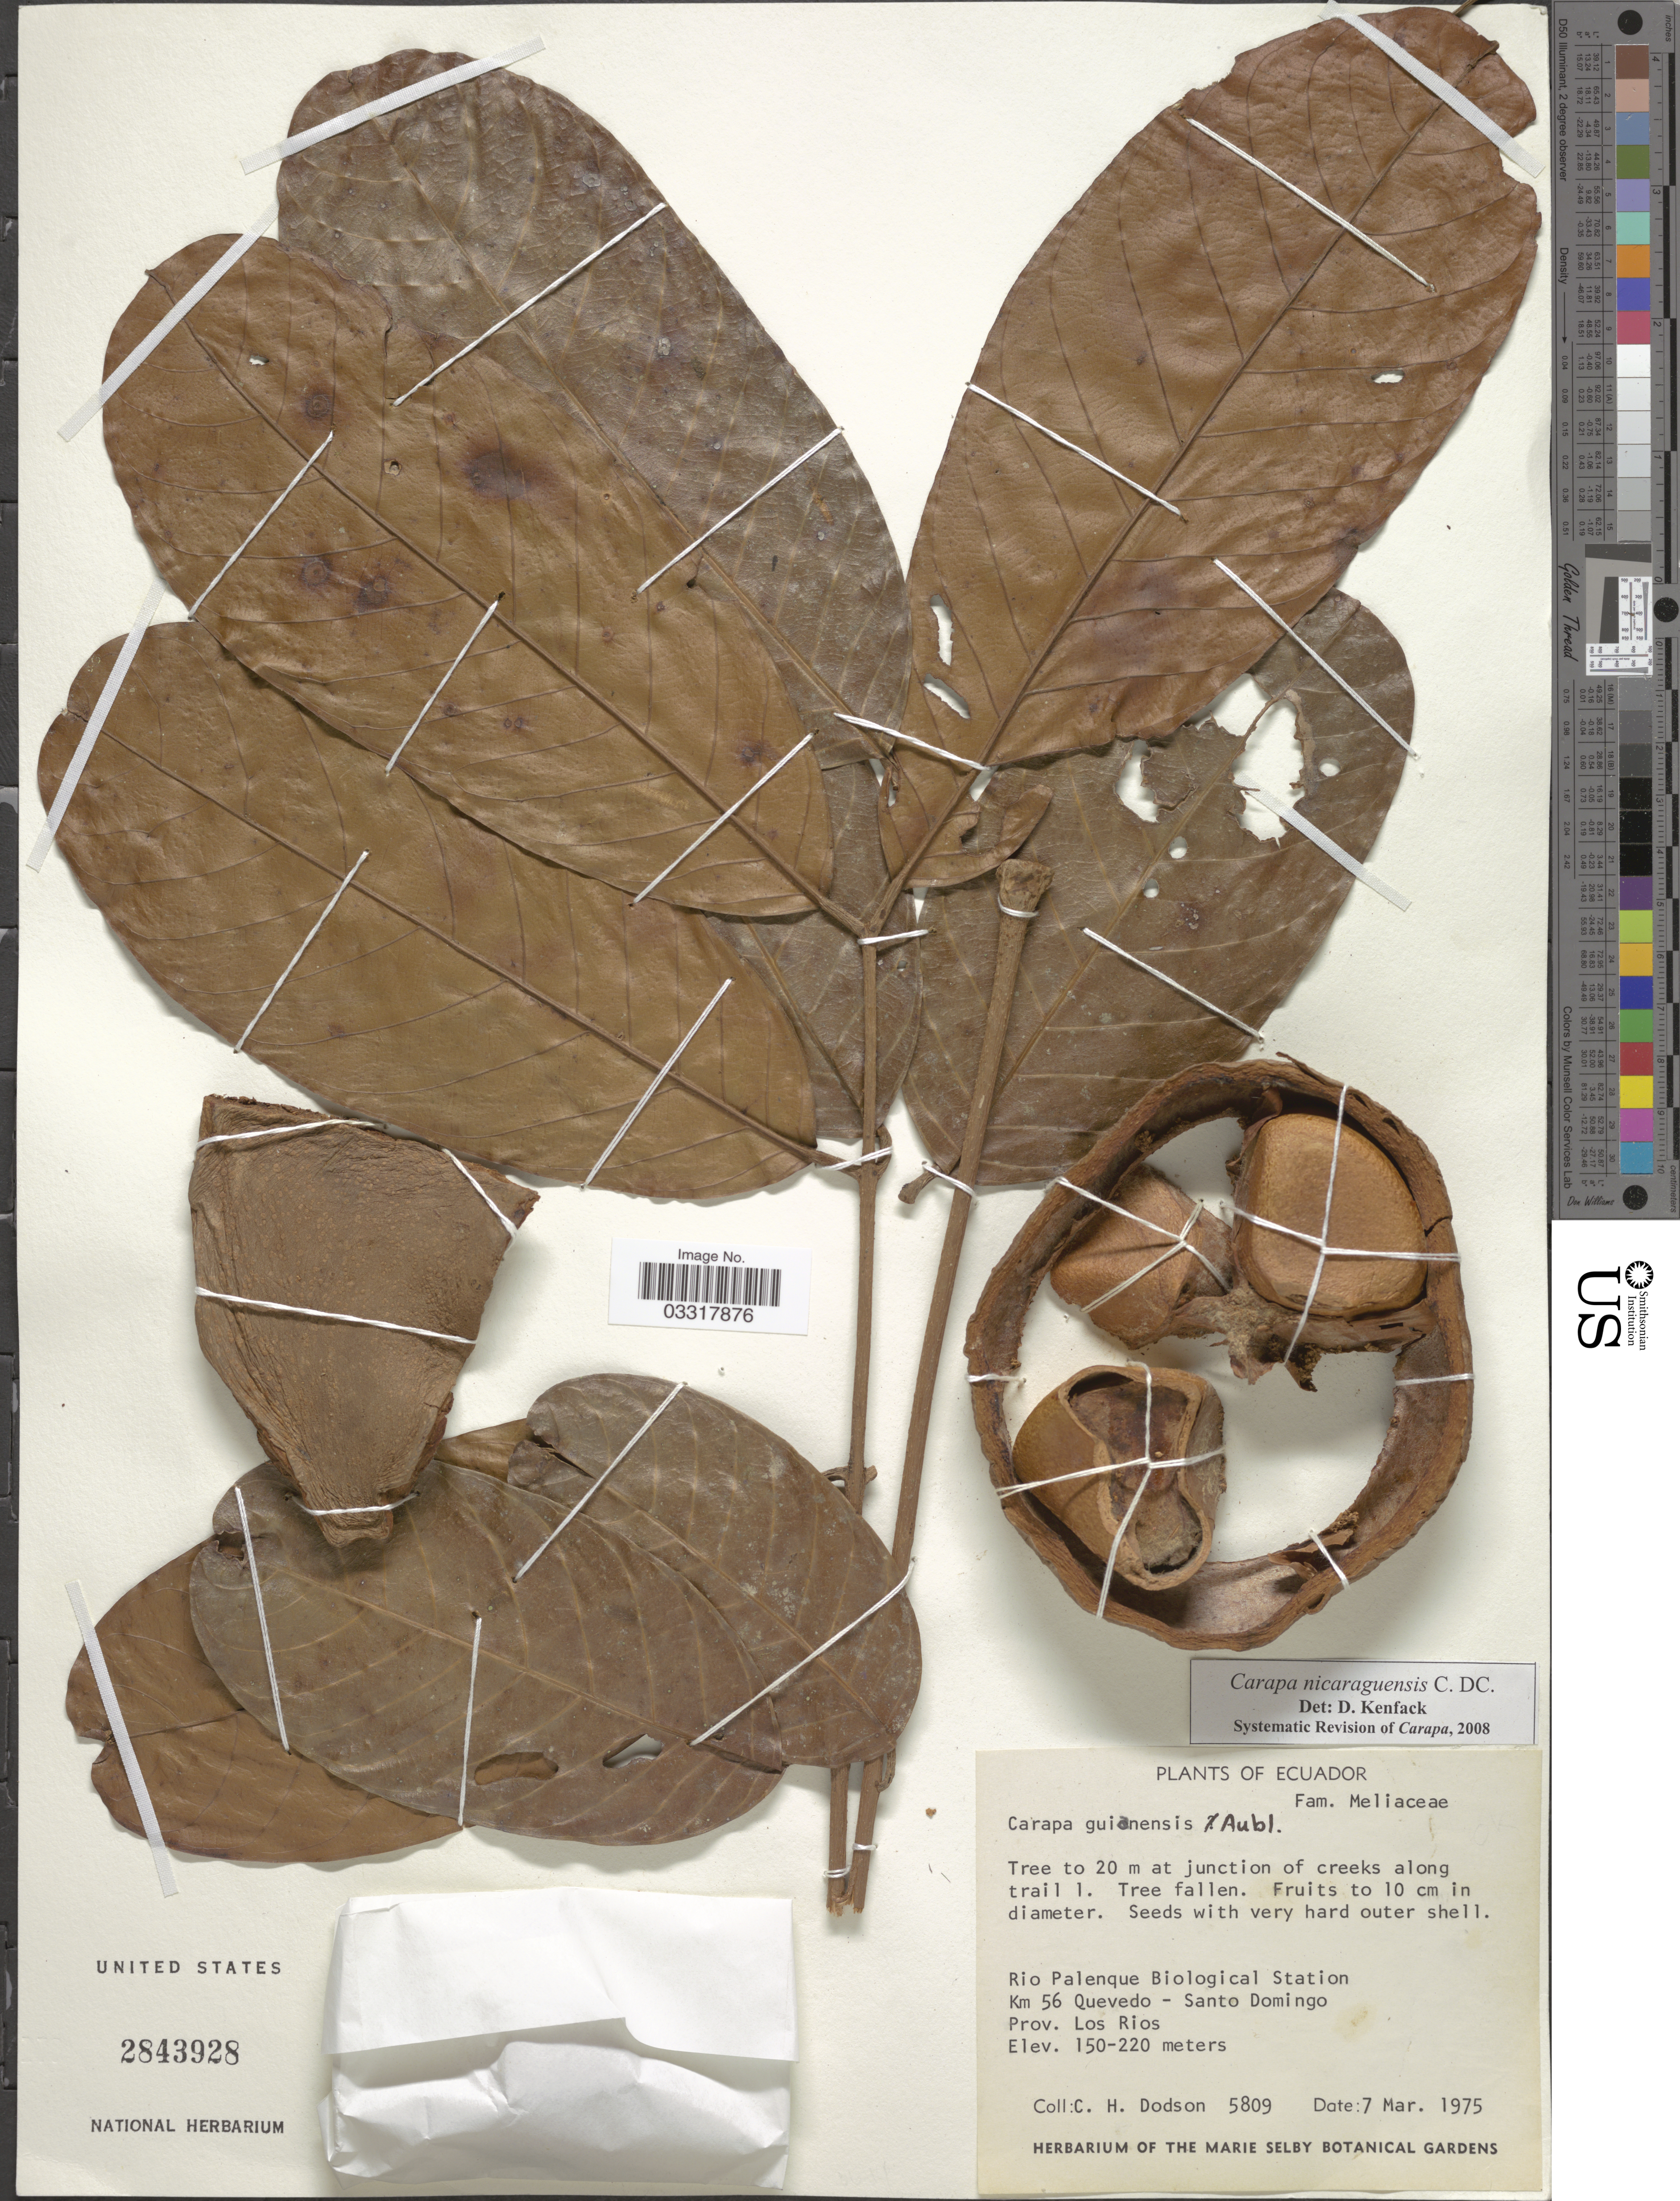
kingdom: Plantae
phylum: Tracheophyta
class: Magnoliopsida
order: Sapindales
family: Meliaceae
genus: Carapa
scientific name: Carapa nicaraguensis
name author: C. DC.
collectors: C. H. Dodson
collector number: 5809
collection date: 1975-03-07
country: Ecuador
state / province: Los Ríos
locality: Rio Palenque Biological Station. Km 56 Quevedo - Santo Domingo.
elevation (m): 150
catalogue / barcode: US 2843928